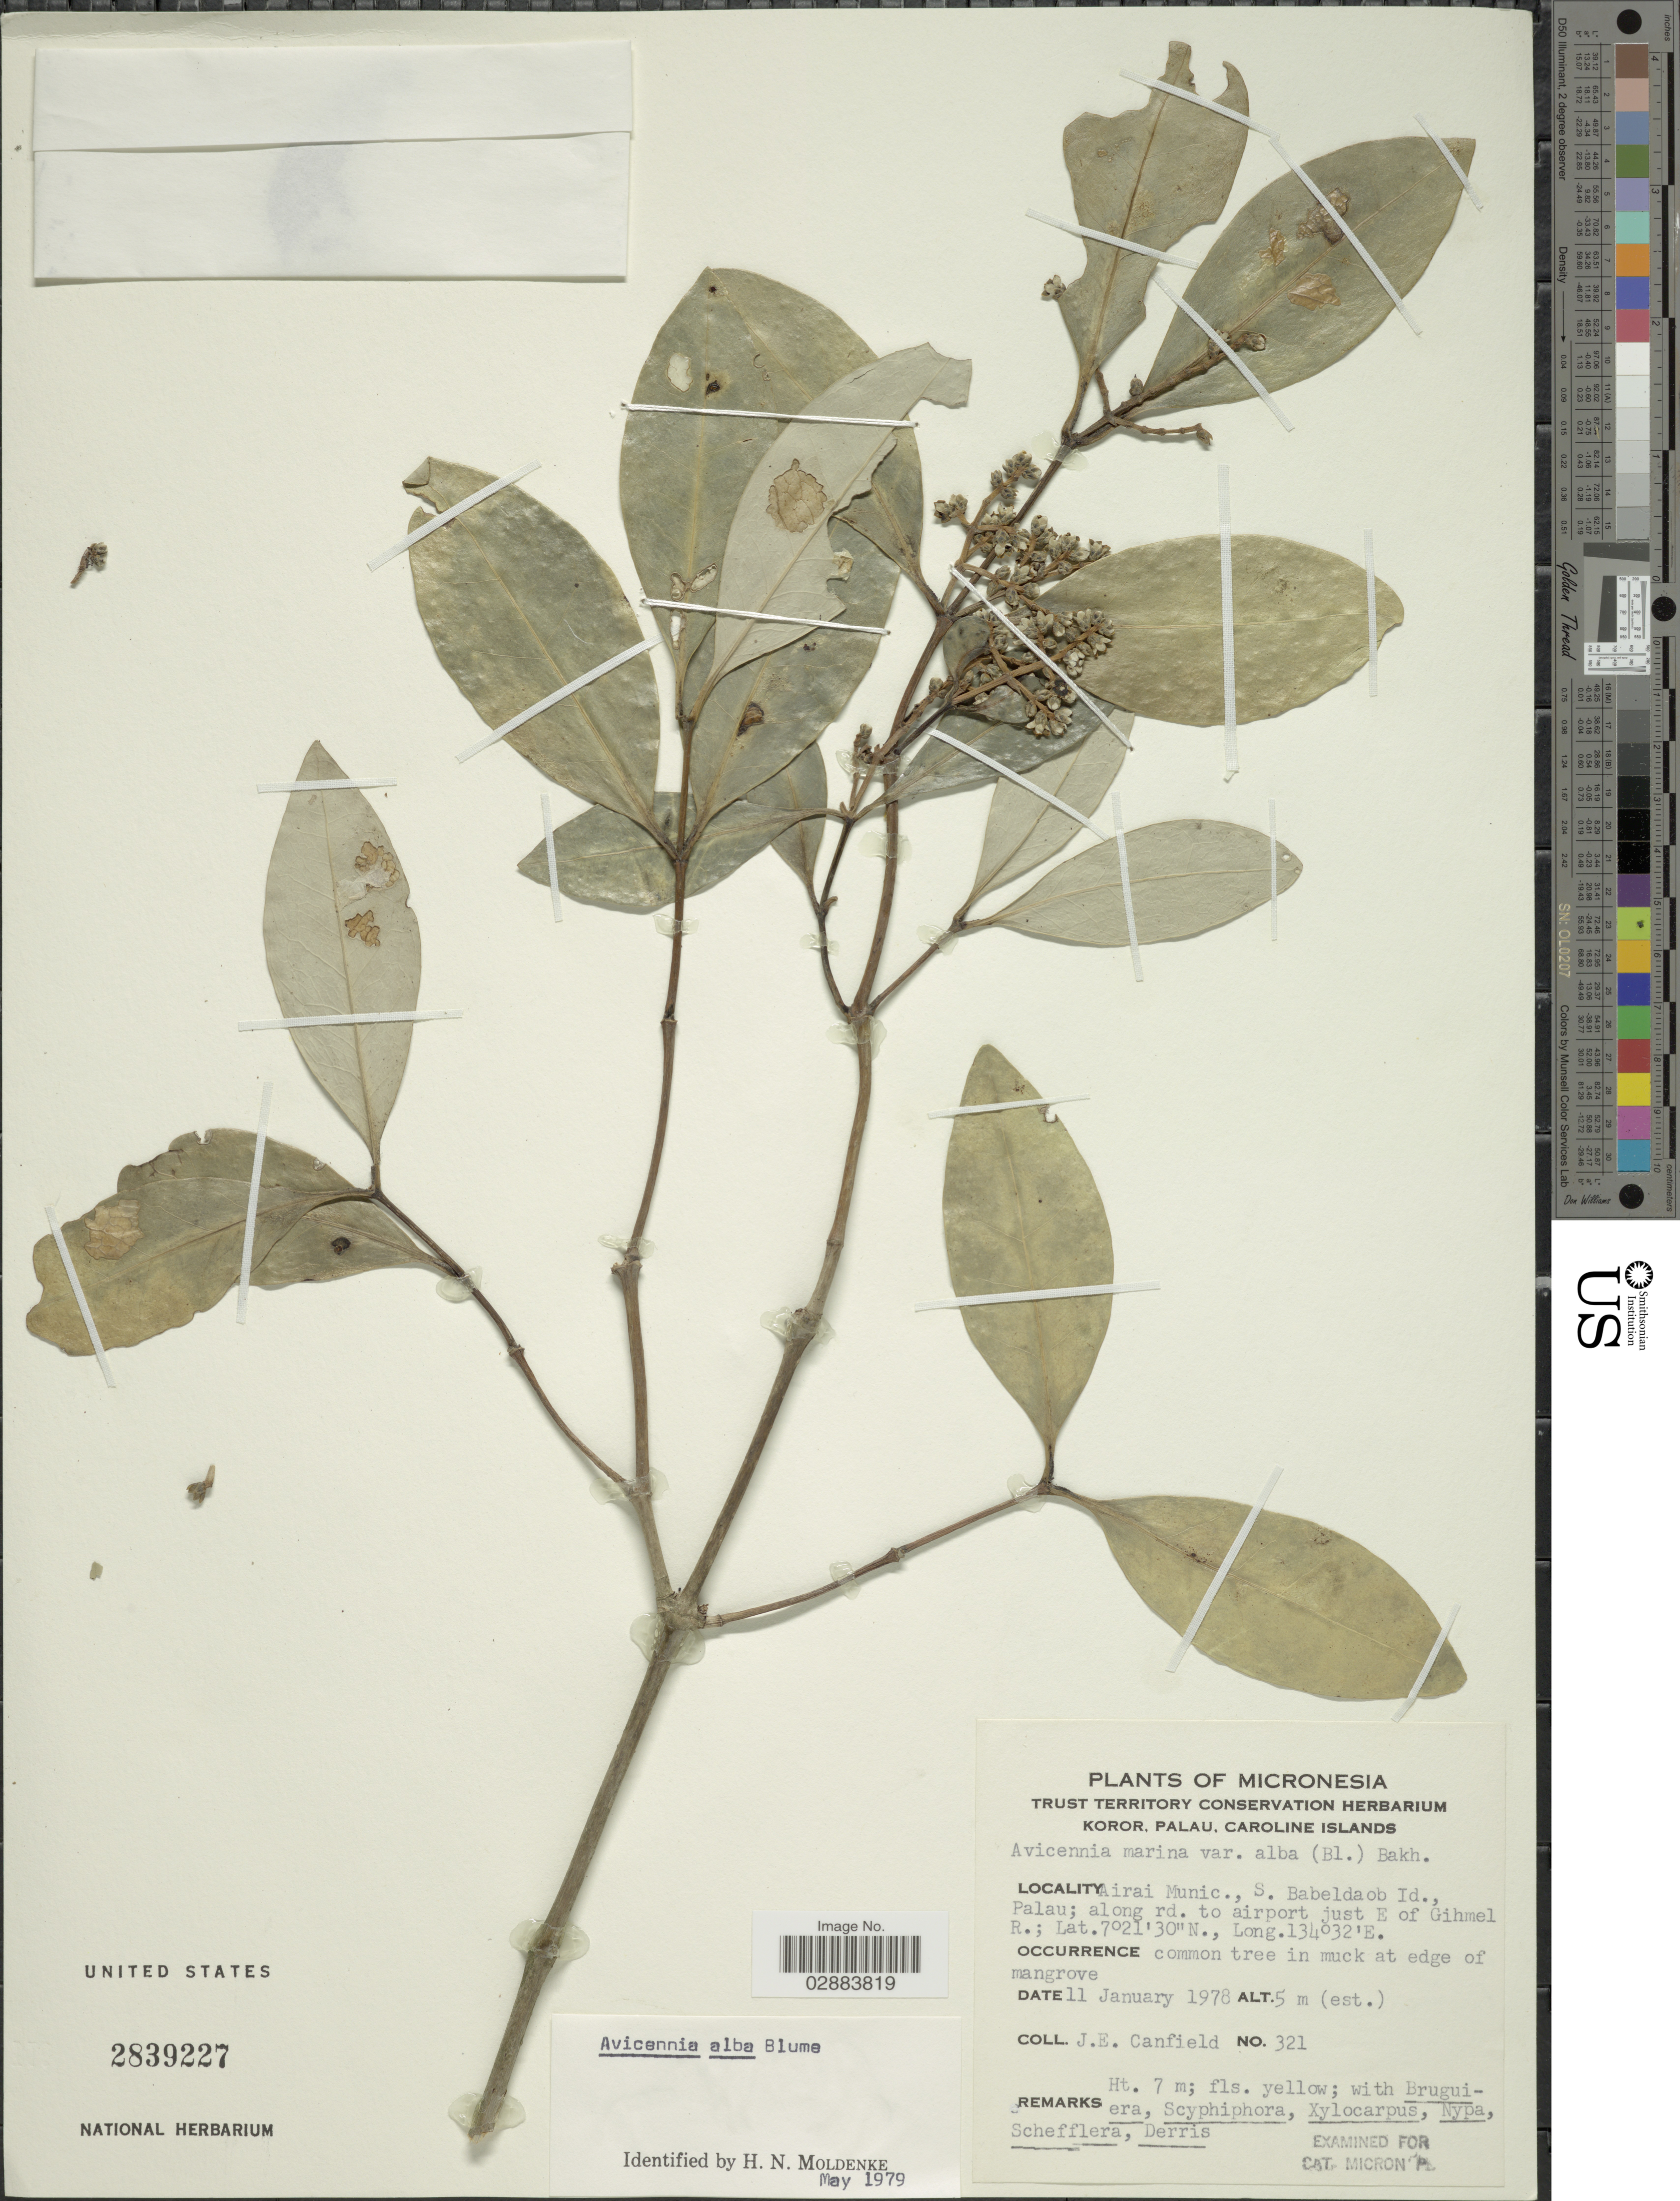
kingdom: Plantae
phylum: Tracheophyta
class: Magnoliopsida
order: Lamiales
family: Acanthaceae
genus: Avicennia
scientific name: Avicennia alba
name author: Blume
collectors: J. E. Canfield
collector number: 321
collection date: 1978-01-11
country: Palau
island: Babeldaob [Babelthuap]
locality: Micronesia. Airai Munic., S. Babeldaob Id., Palau; along rd. to airport just E of Gihmel R.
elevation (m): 5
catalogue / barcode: US 2839227